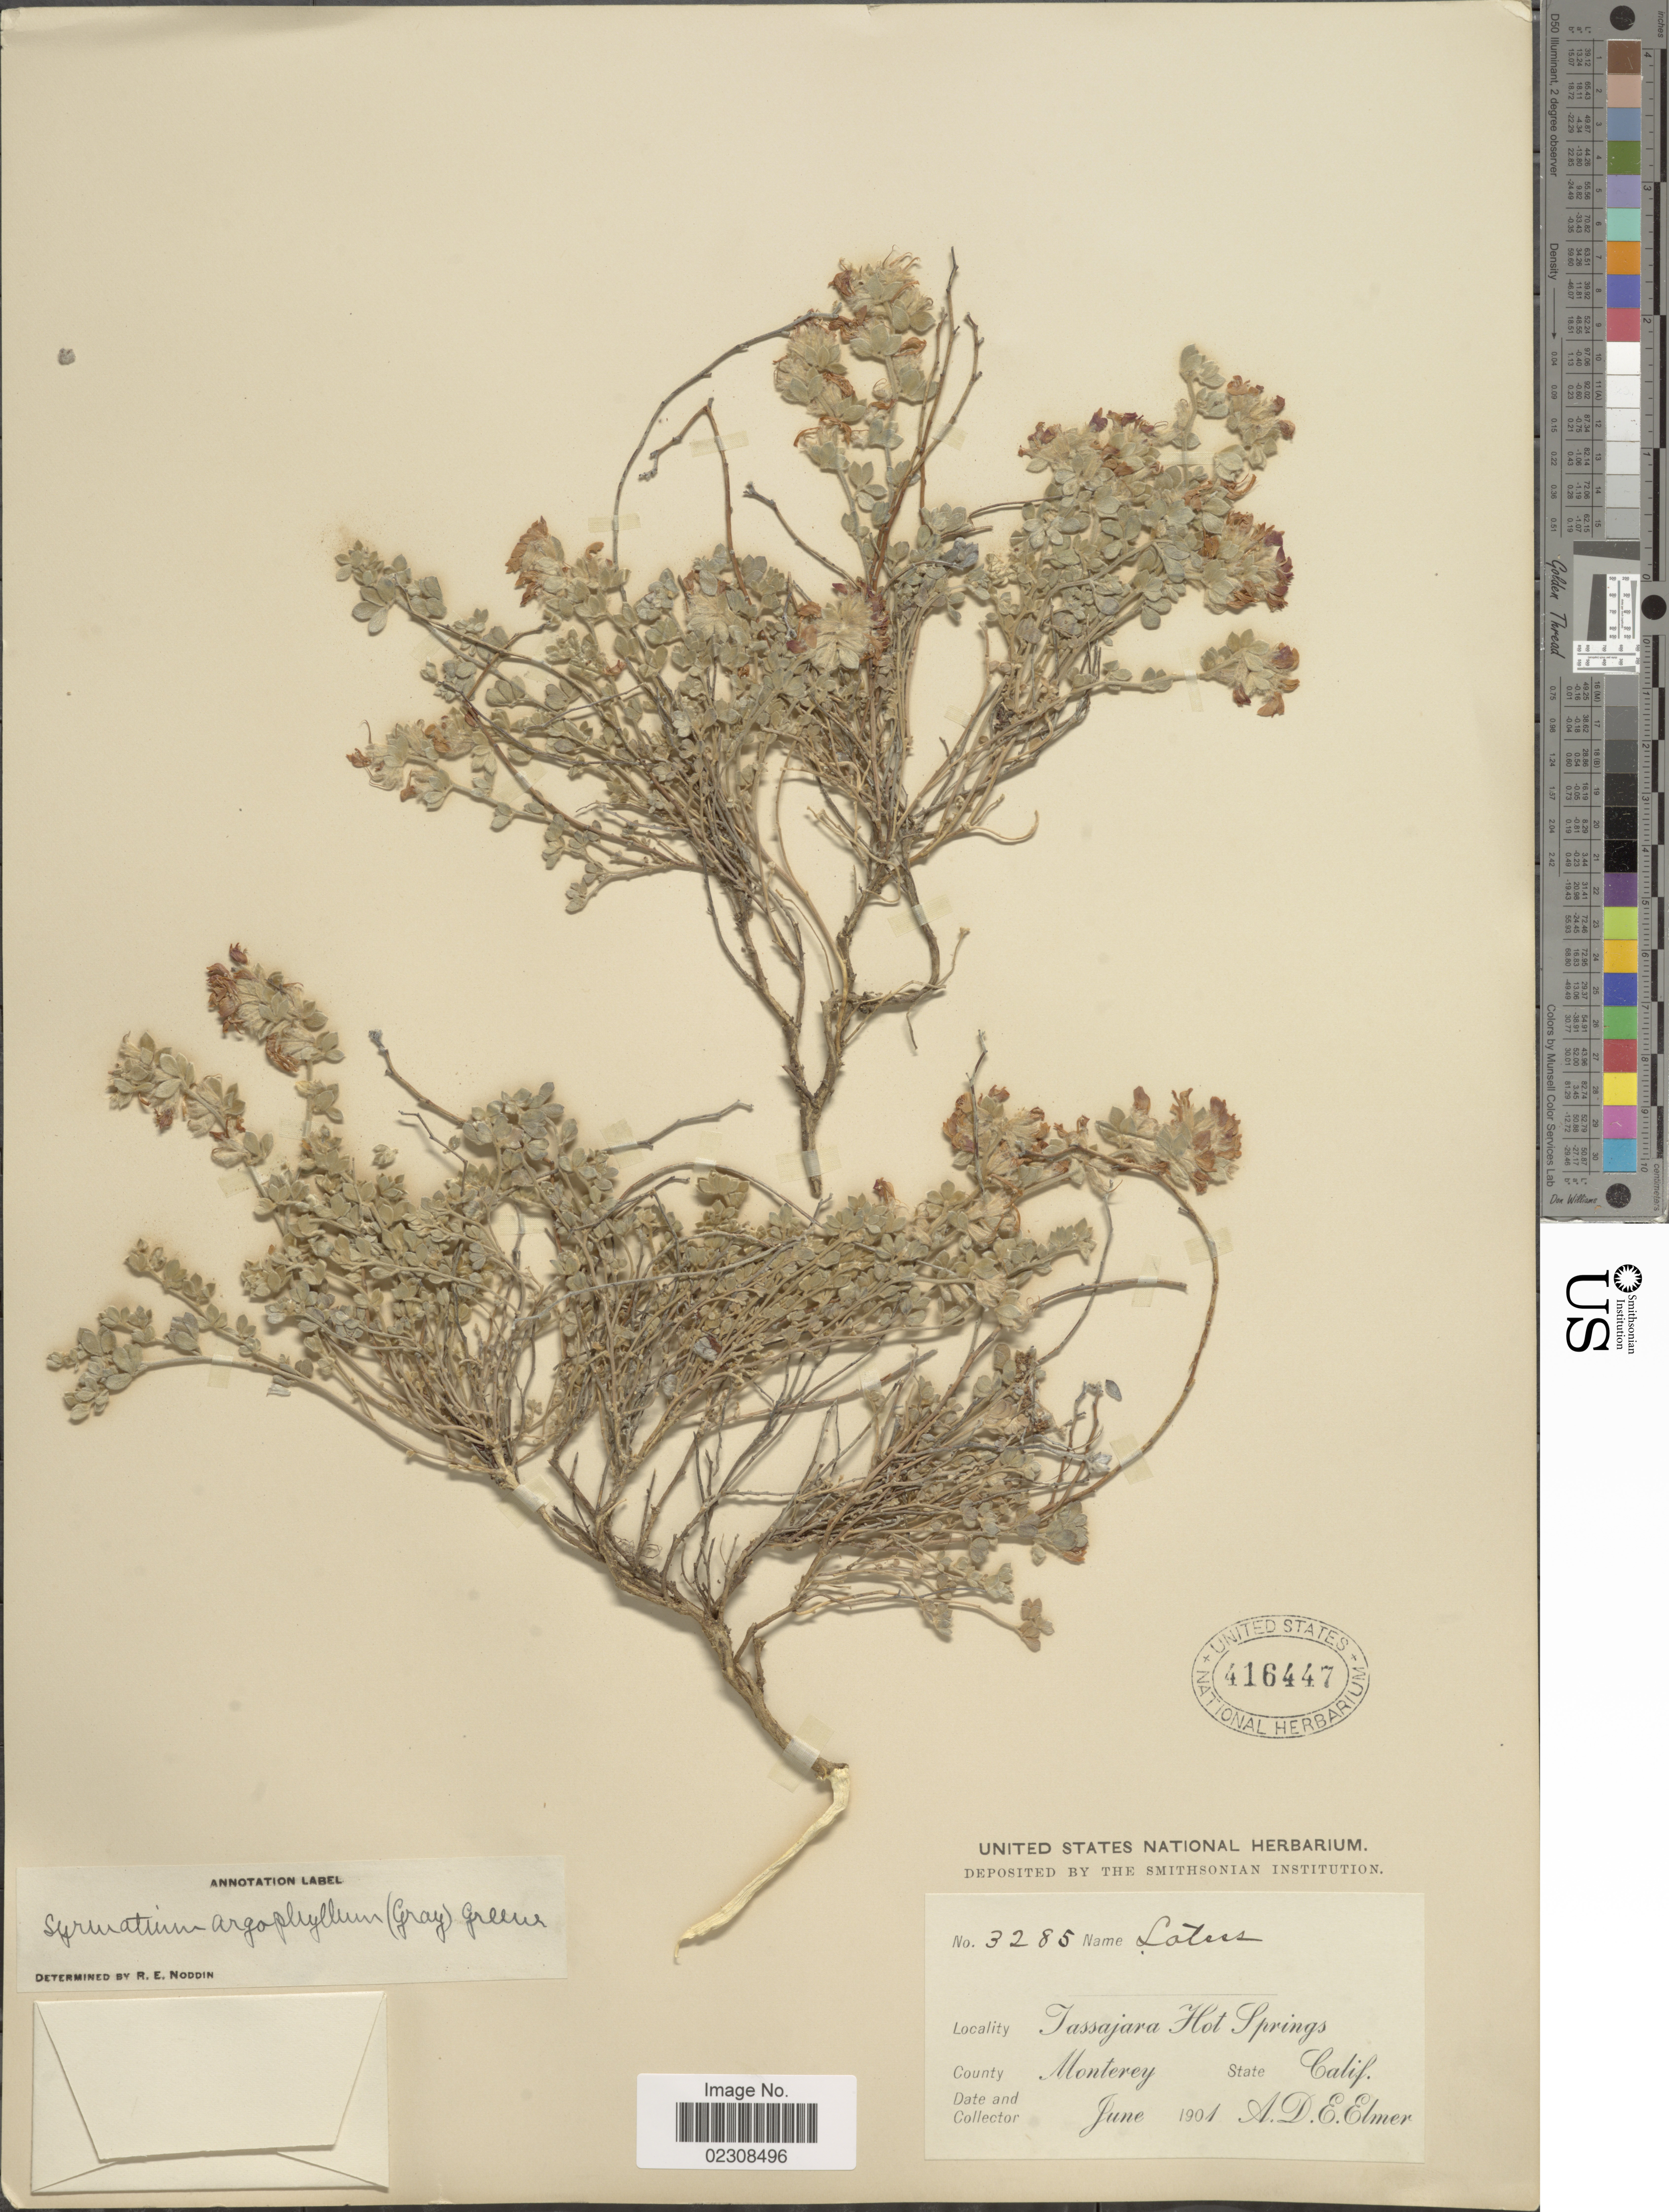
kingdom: Plantae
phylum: Tracheophyta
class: Magnoliopsida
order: Fabales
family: Fabaceae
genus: Syrmatium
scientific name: Syrmatium argophyllum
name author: (A. Gray) Greene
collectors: A. D. E. Elmer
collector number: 3285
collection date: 1901-06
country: United States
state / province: California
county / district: Monterey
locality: Jassajara Hot Springs, Monterey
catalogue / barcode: US 416447